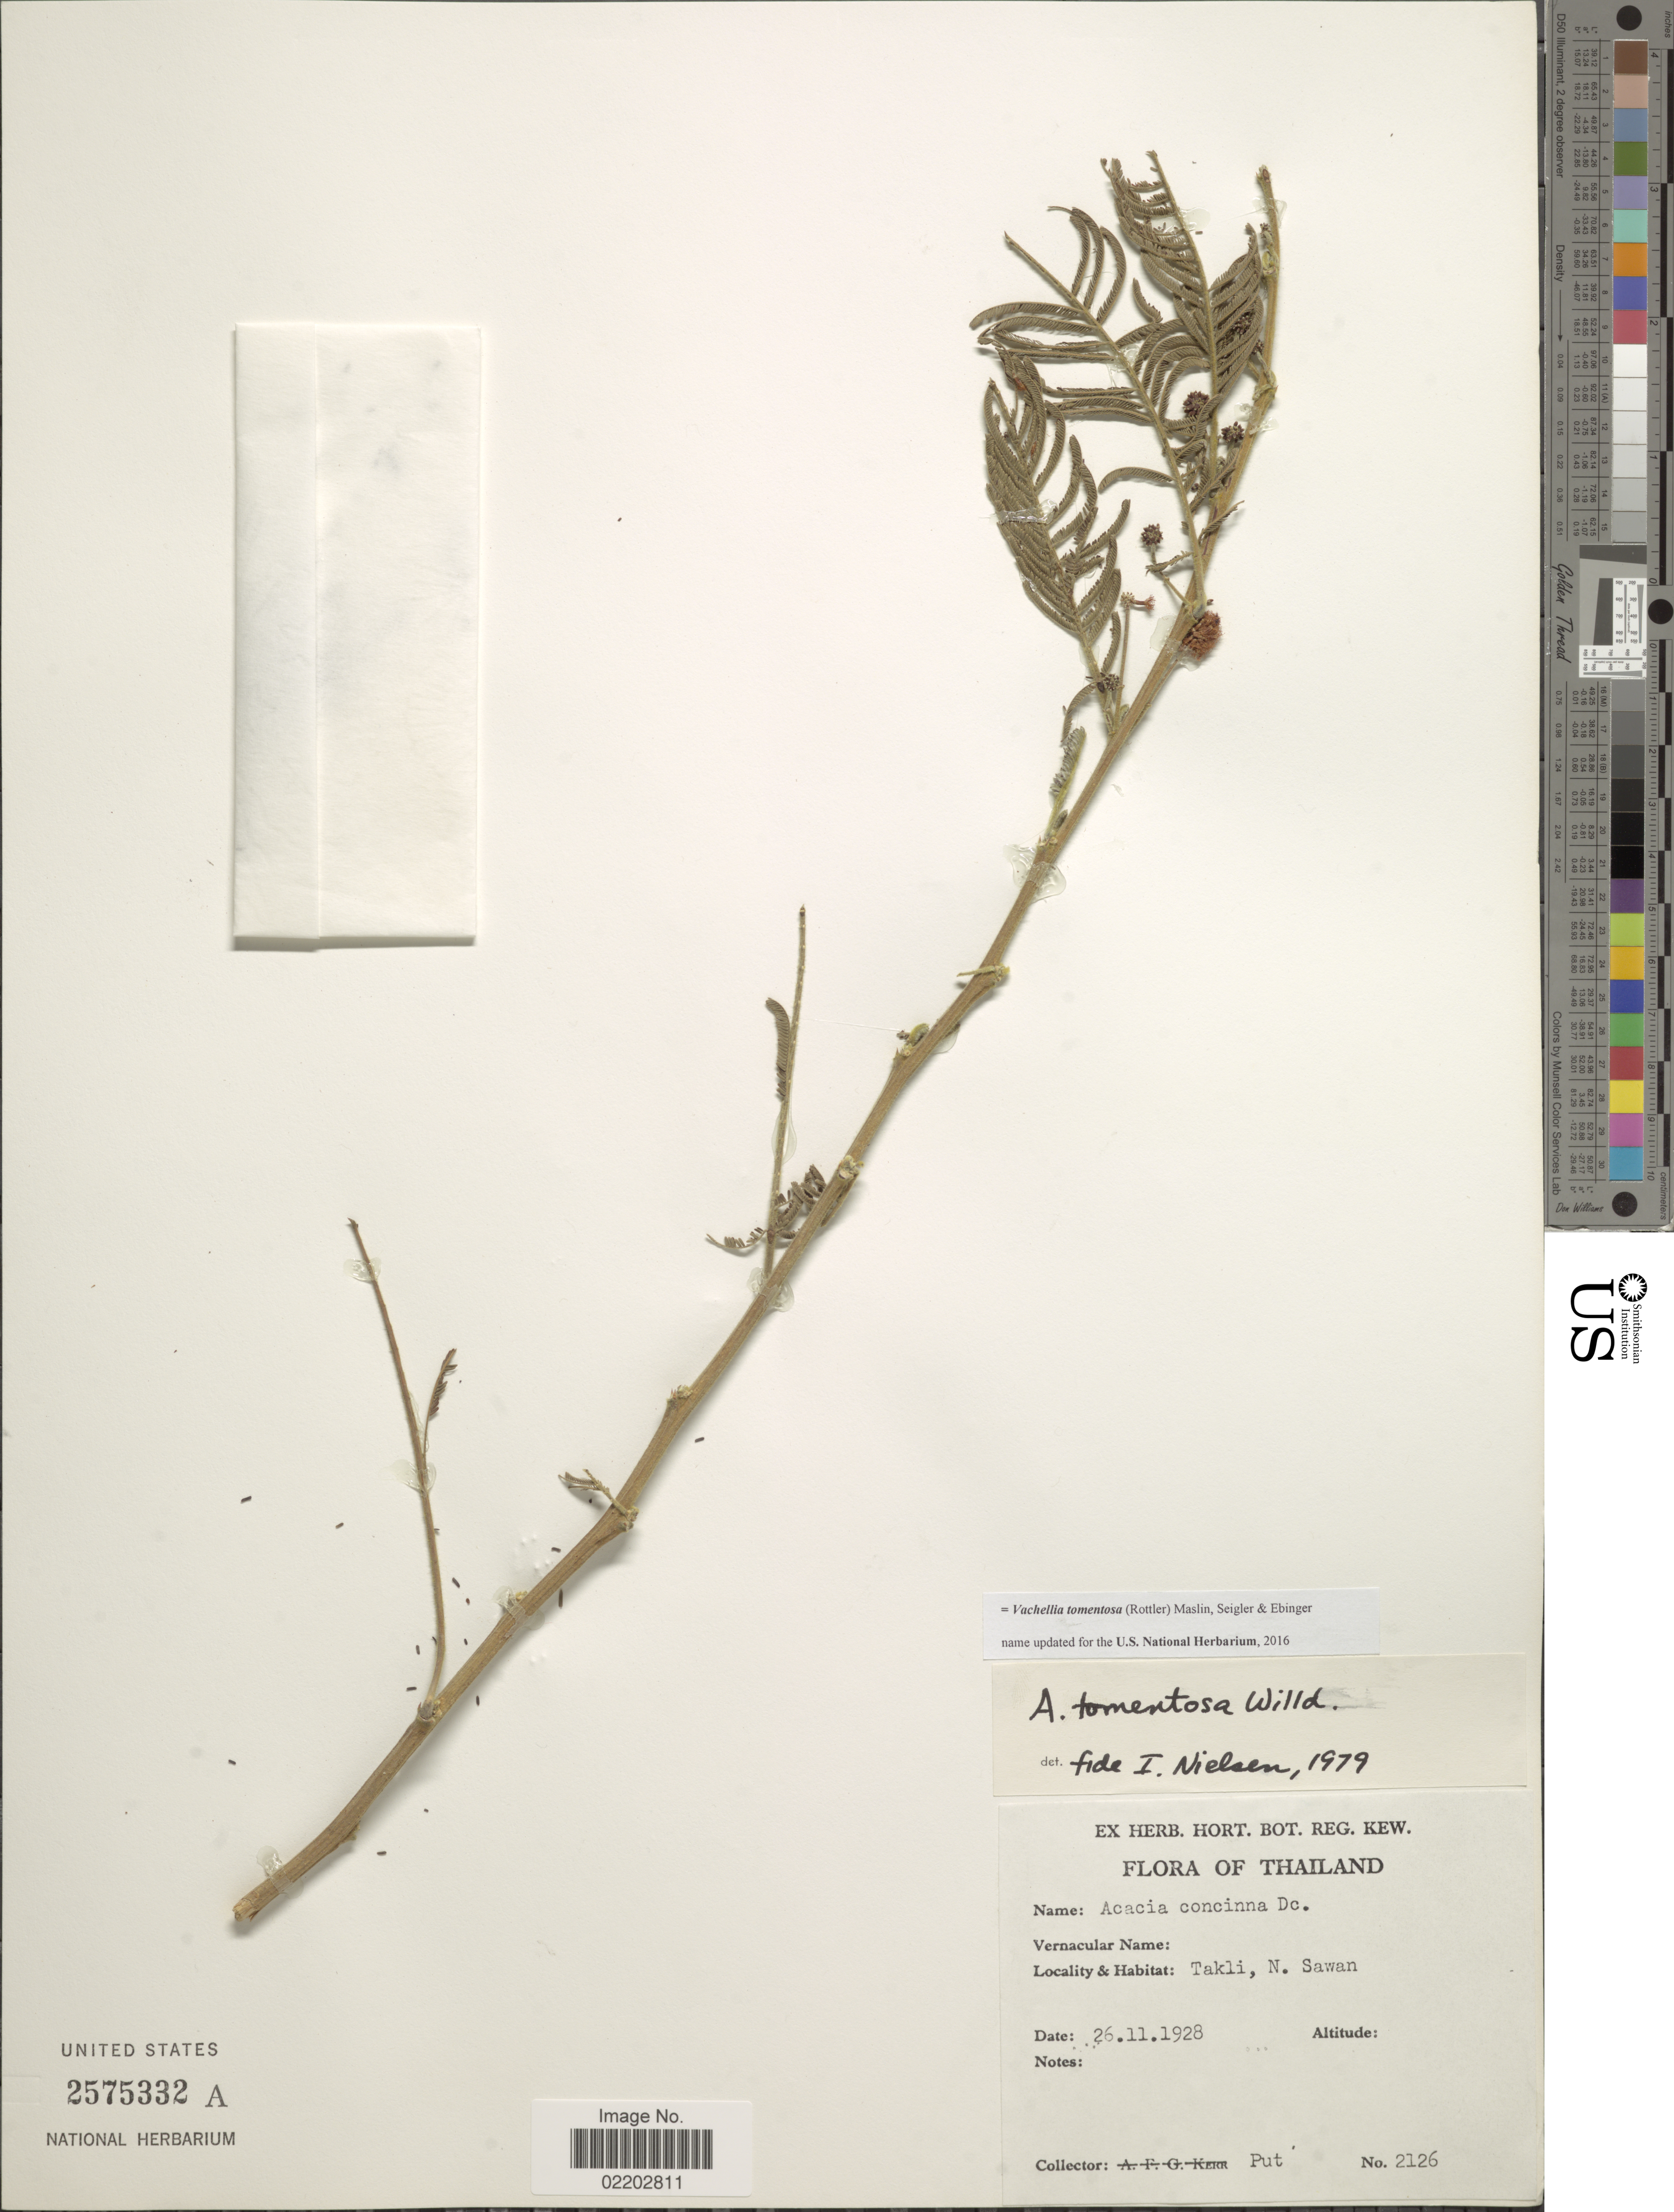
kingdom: Plantae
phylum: Tracheophyta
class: Magnoliopsida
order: Fabales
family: Fabaceae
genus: Vachellia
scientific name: Vachellia tomentosa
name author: (Rottler) Maslin et al.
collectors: -. Put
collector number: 2126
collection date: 1928-11-26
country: Thailand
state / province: Nakhon Sawan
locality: Takli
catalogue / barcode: US 2575332A